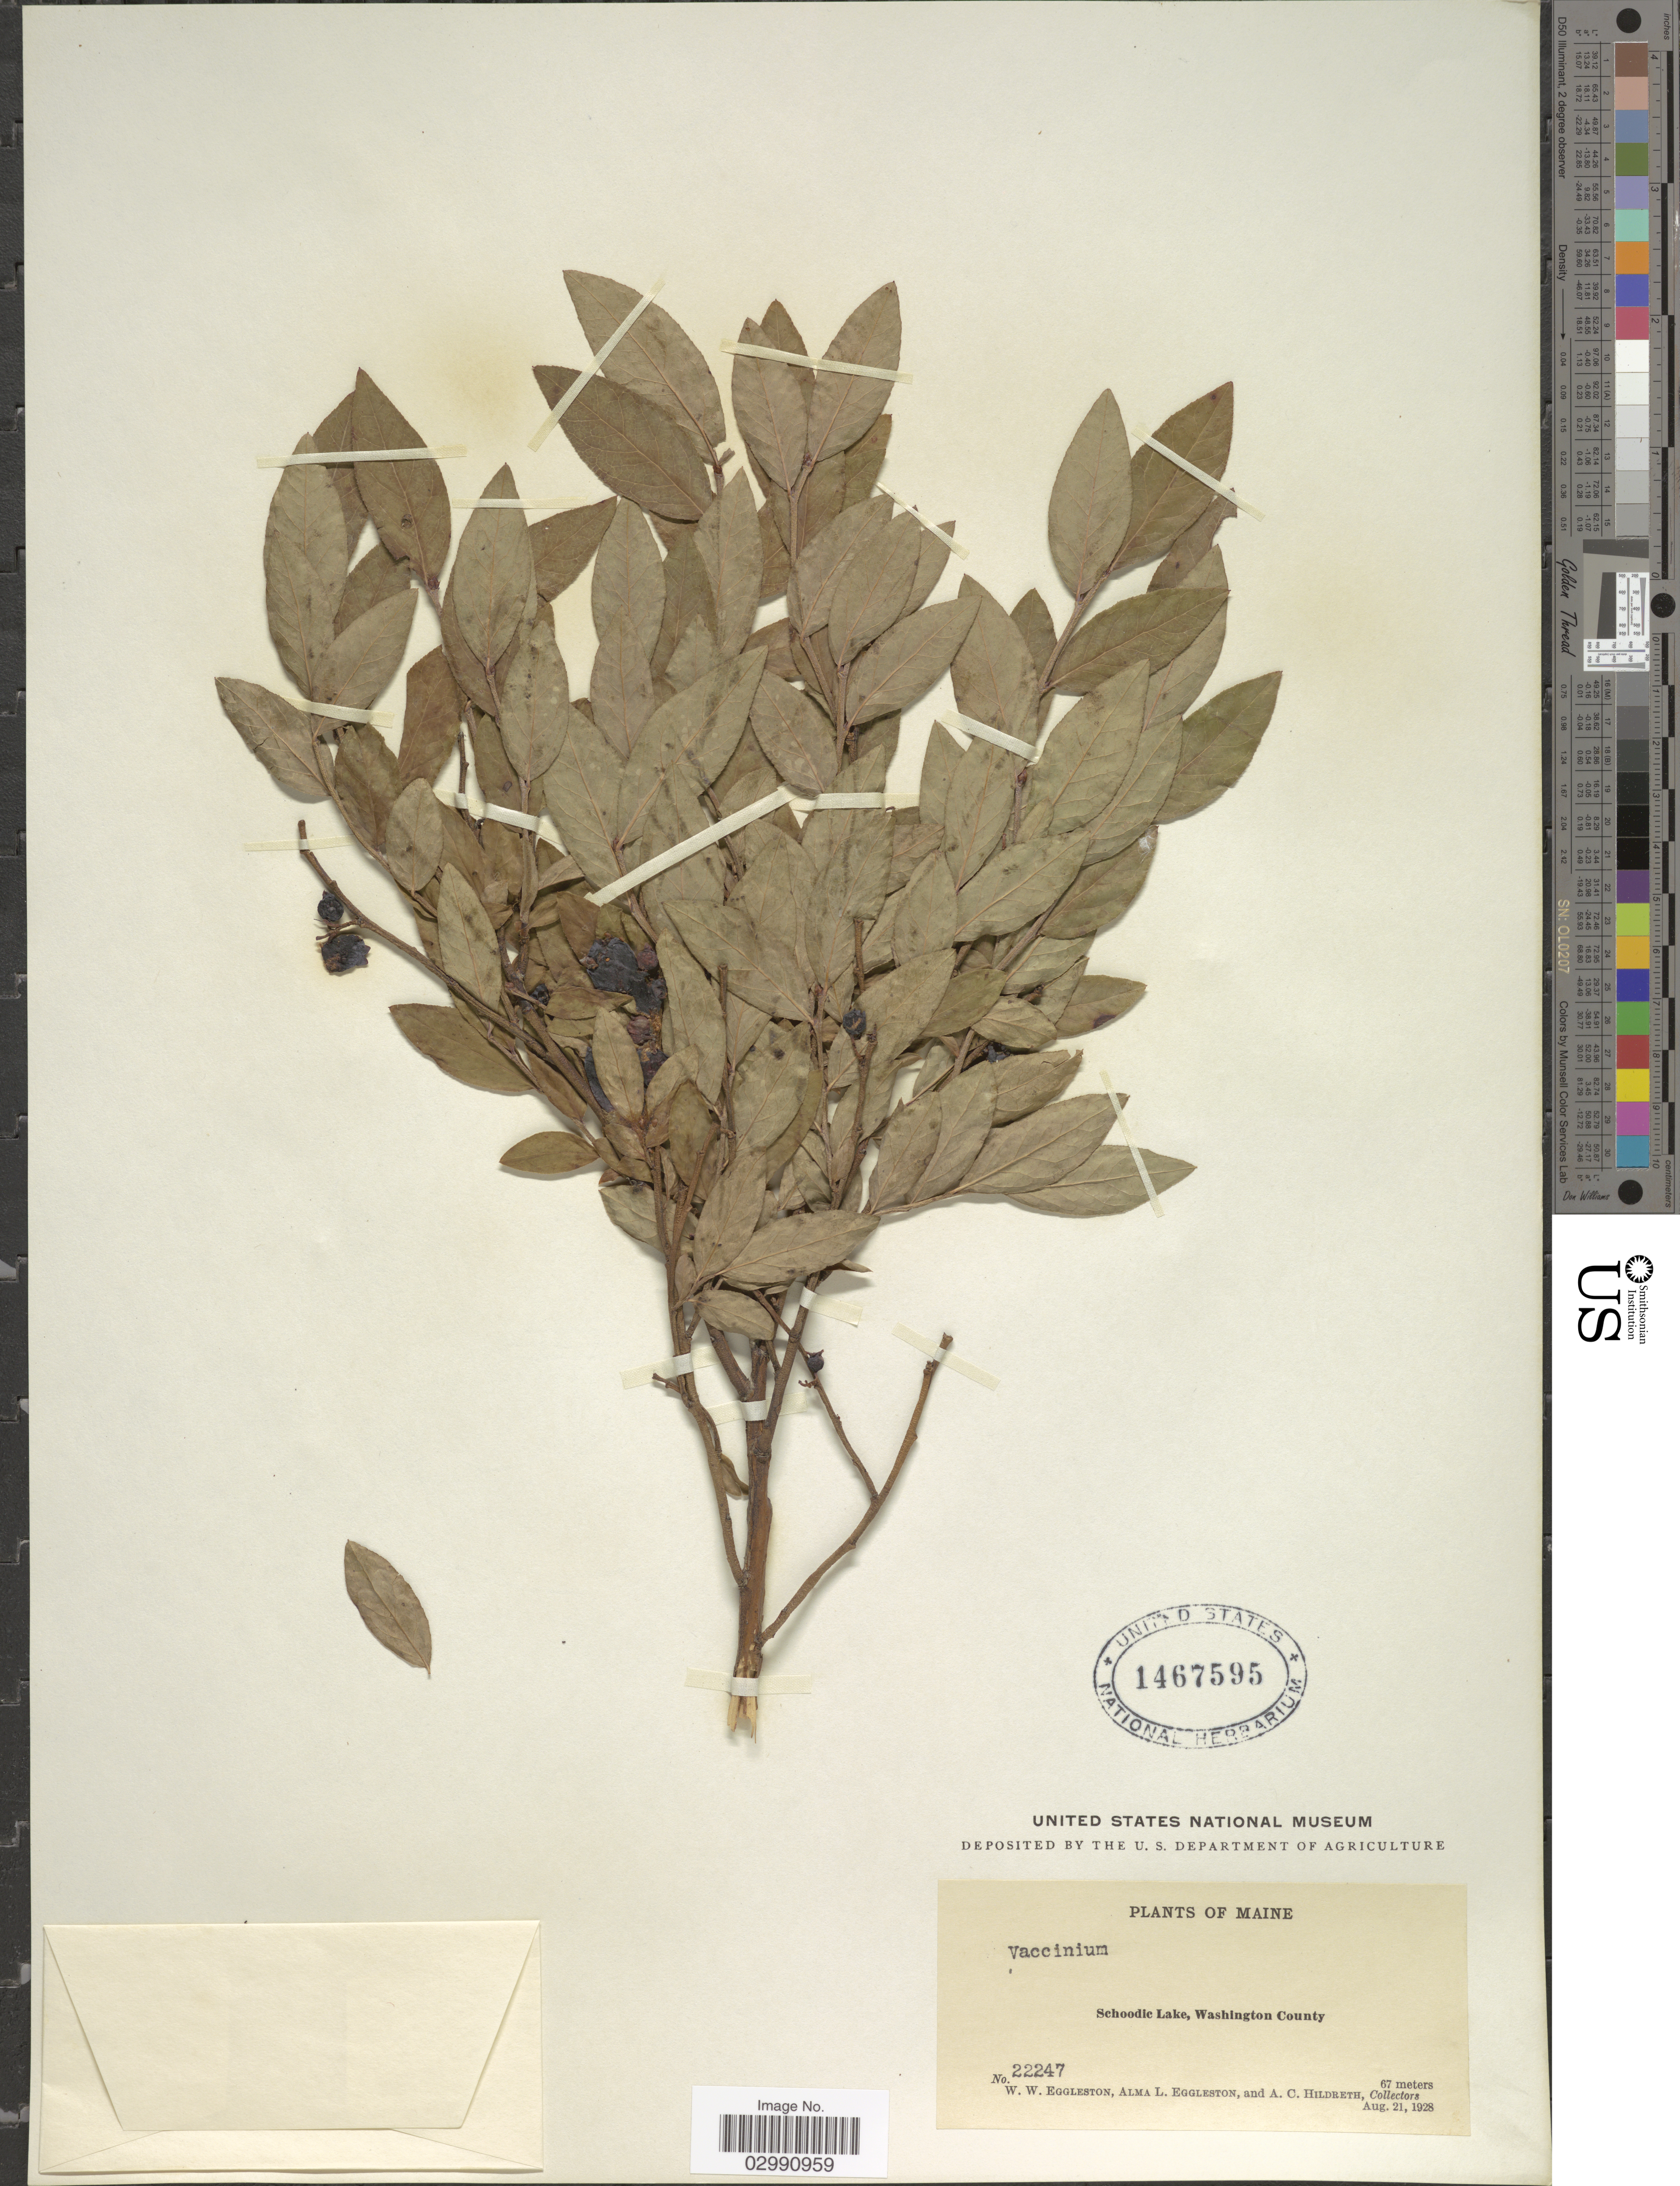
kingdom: Plantae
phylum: Tracheophyta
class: Magnoliopsida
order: Ericales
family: Ericaceae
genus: Vaccinium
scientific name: Vaccinium sp.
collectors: W. W. Eggleston, A. Eggleston & A. Hildreth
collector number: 22247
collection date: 1928-08-21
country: United States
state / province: Maine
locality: Schoodic Lake, Washington County.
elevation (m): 67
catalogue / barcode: US 1467595